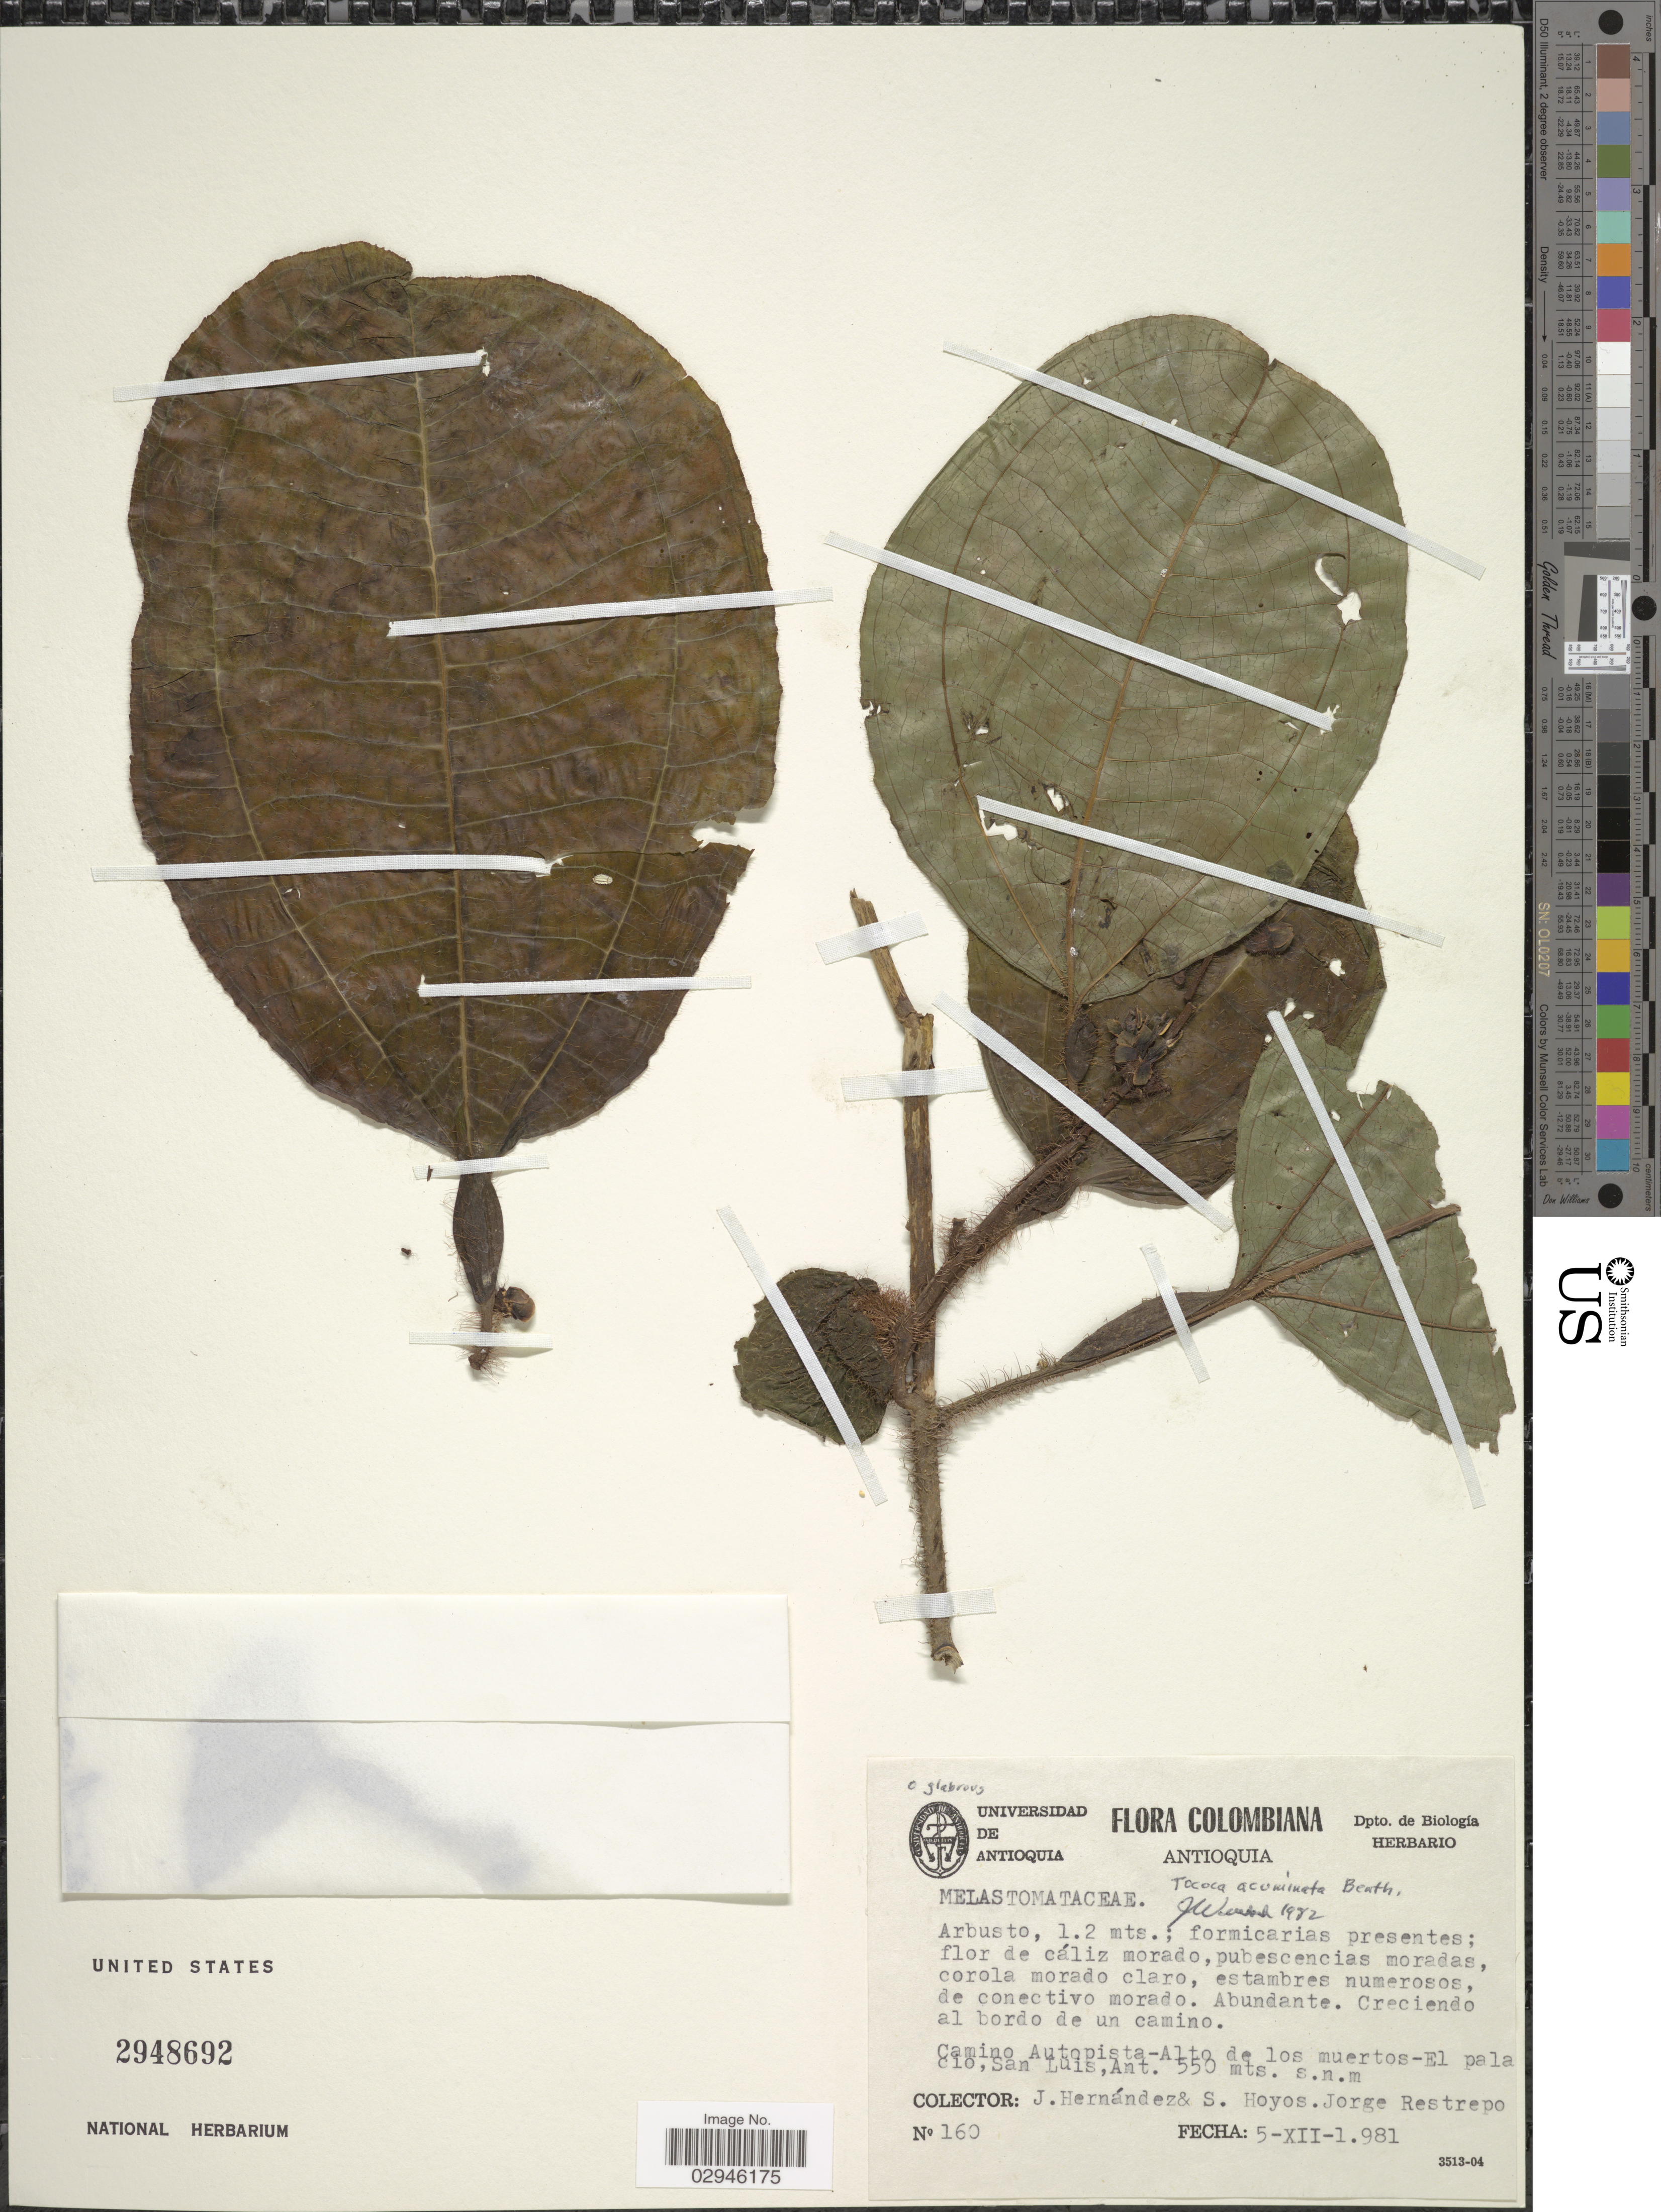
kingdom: Plantae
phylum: Tracheophyta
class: Magnoliopsida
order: Myrtales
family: Melastomataceae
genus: Tococa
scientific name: Tococa acuminata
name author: Benth.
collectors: J. Hernandez, S. Hoyos & J. Restrepo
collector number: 160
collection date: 1981-12-05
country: Colombia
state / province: Antioquia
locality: Camino Autopista-Alto de los muertos- El palacio, San Luis, Ant.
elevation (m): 550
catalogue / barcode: US 2948692